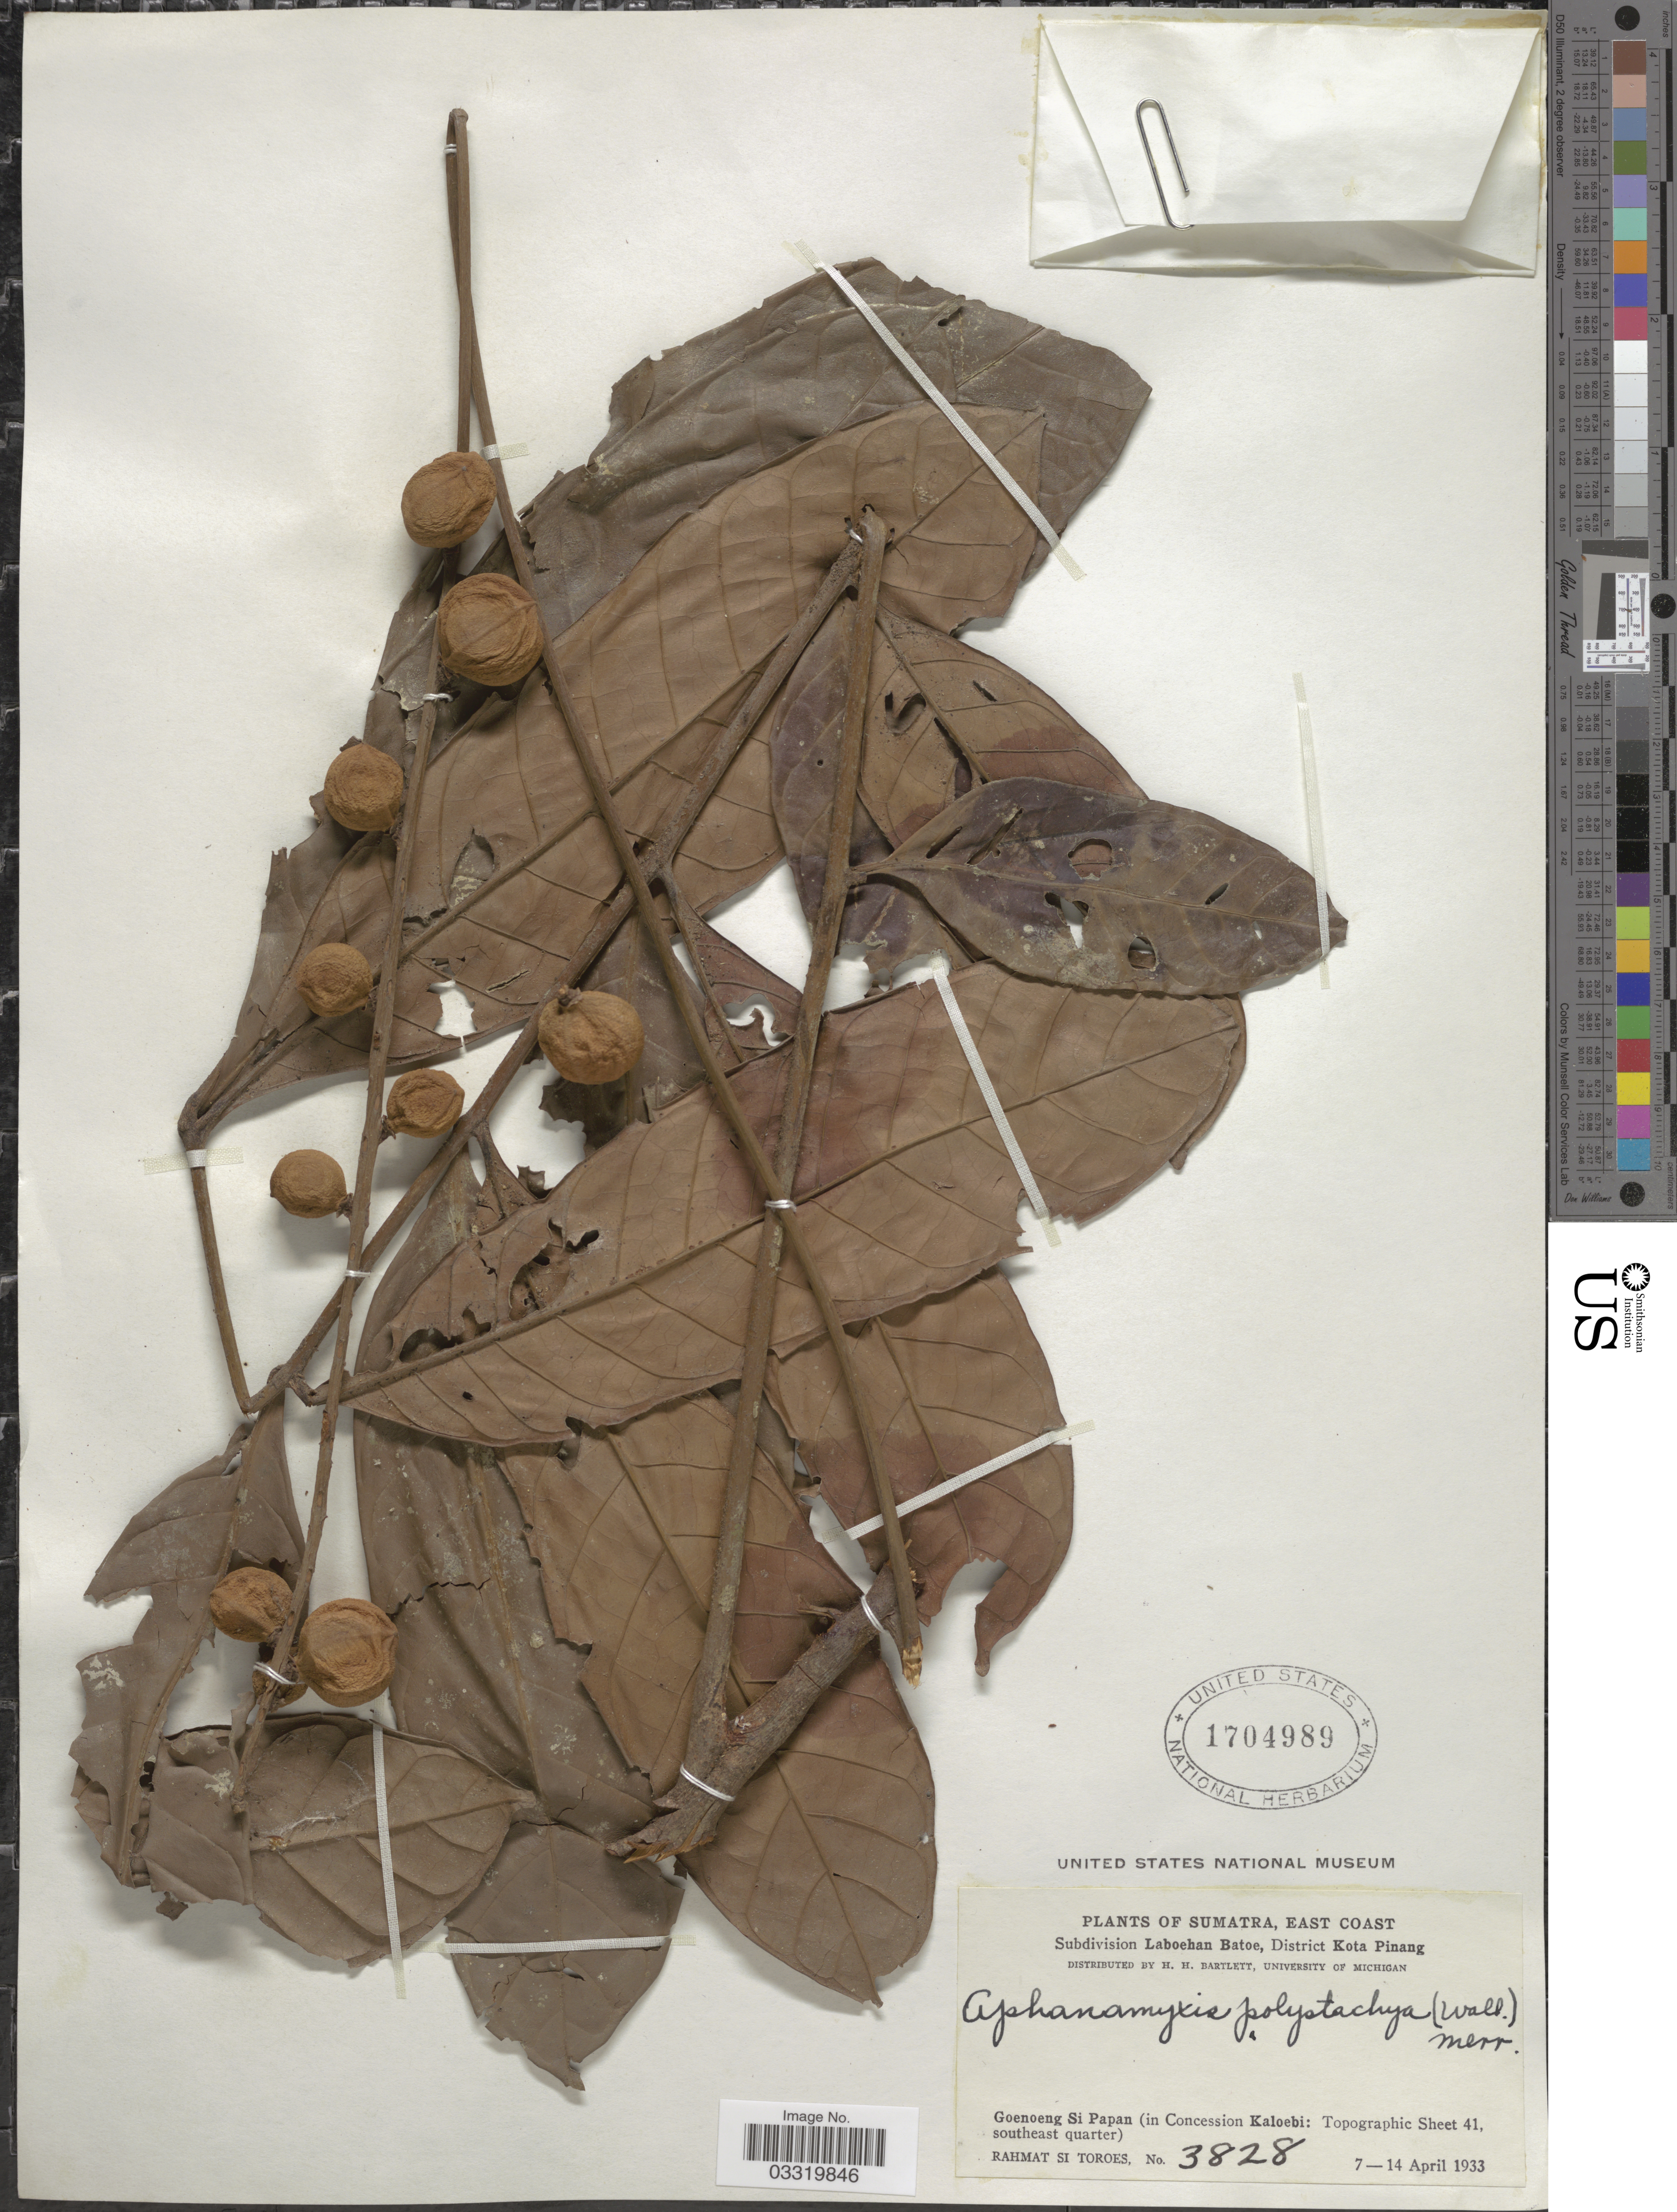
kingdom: Plantae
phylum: Tracheophyta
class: Magnoliopsida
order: Sapindales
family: Meliaceae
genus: Aphanamixis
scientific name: Aphanamixis polystachya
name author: (Wall.) R. Parker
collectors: Rahmat Si Boeea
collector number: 3828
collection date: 1933-04-07/1933-04-14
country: Indonesia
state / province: Sumatra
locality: East Coast, Subdivision Laboehan Batoe, District Kota Pinang, Goenoeng Si Papan (in Concession Kaloebi: Topographic Sheet 41, southeast quarter).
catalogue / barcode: US 1704989